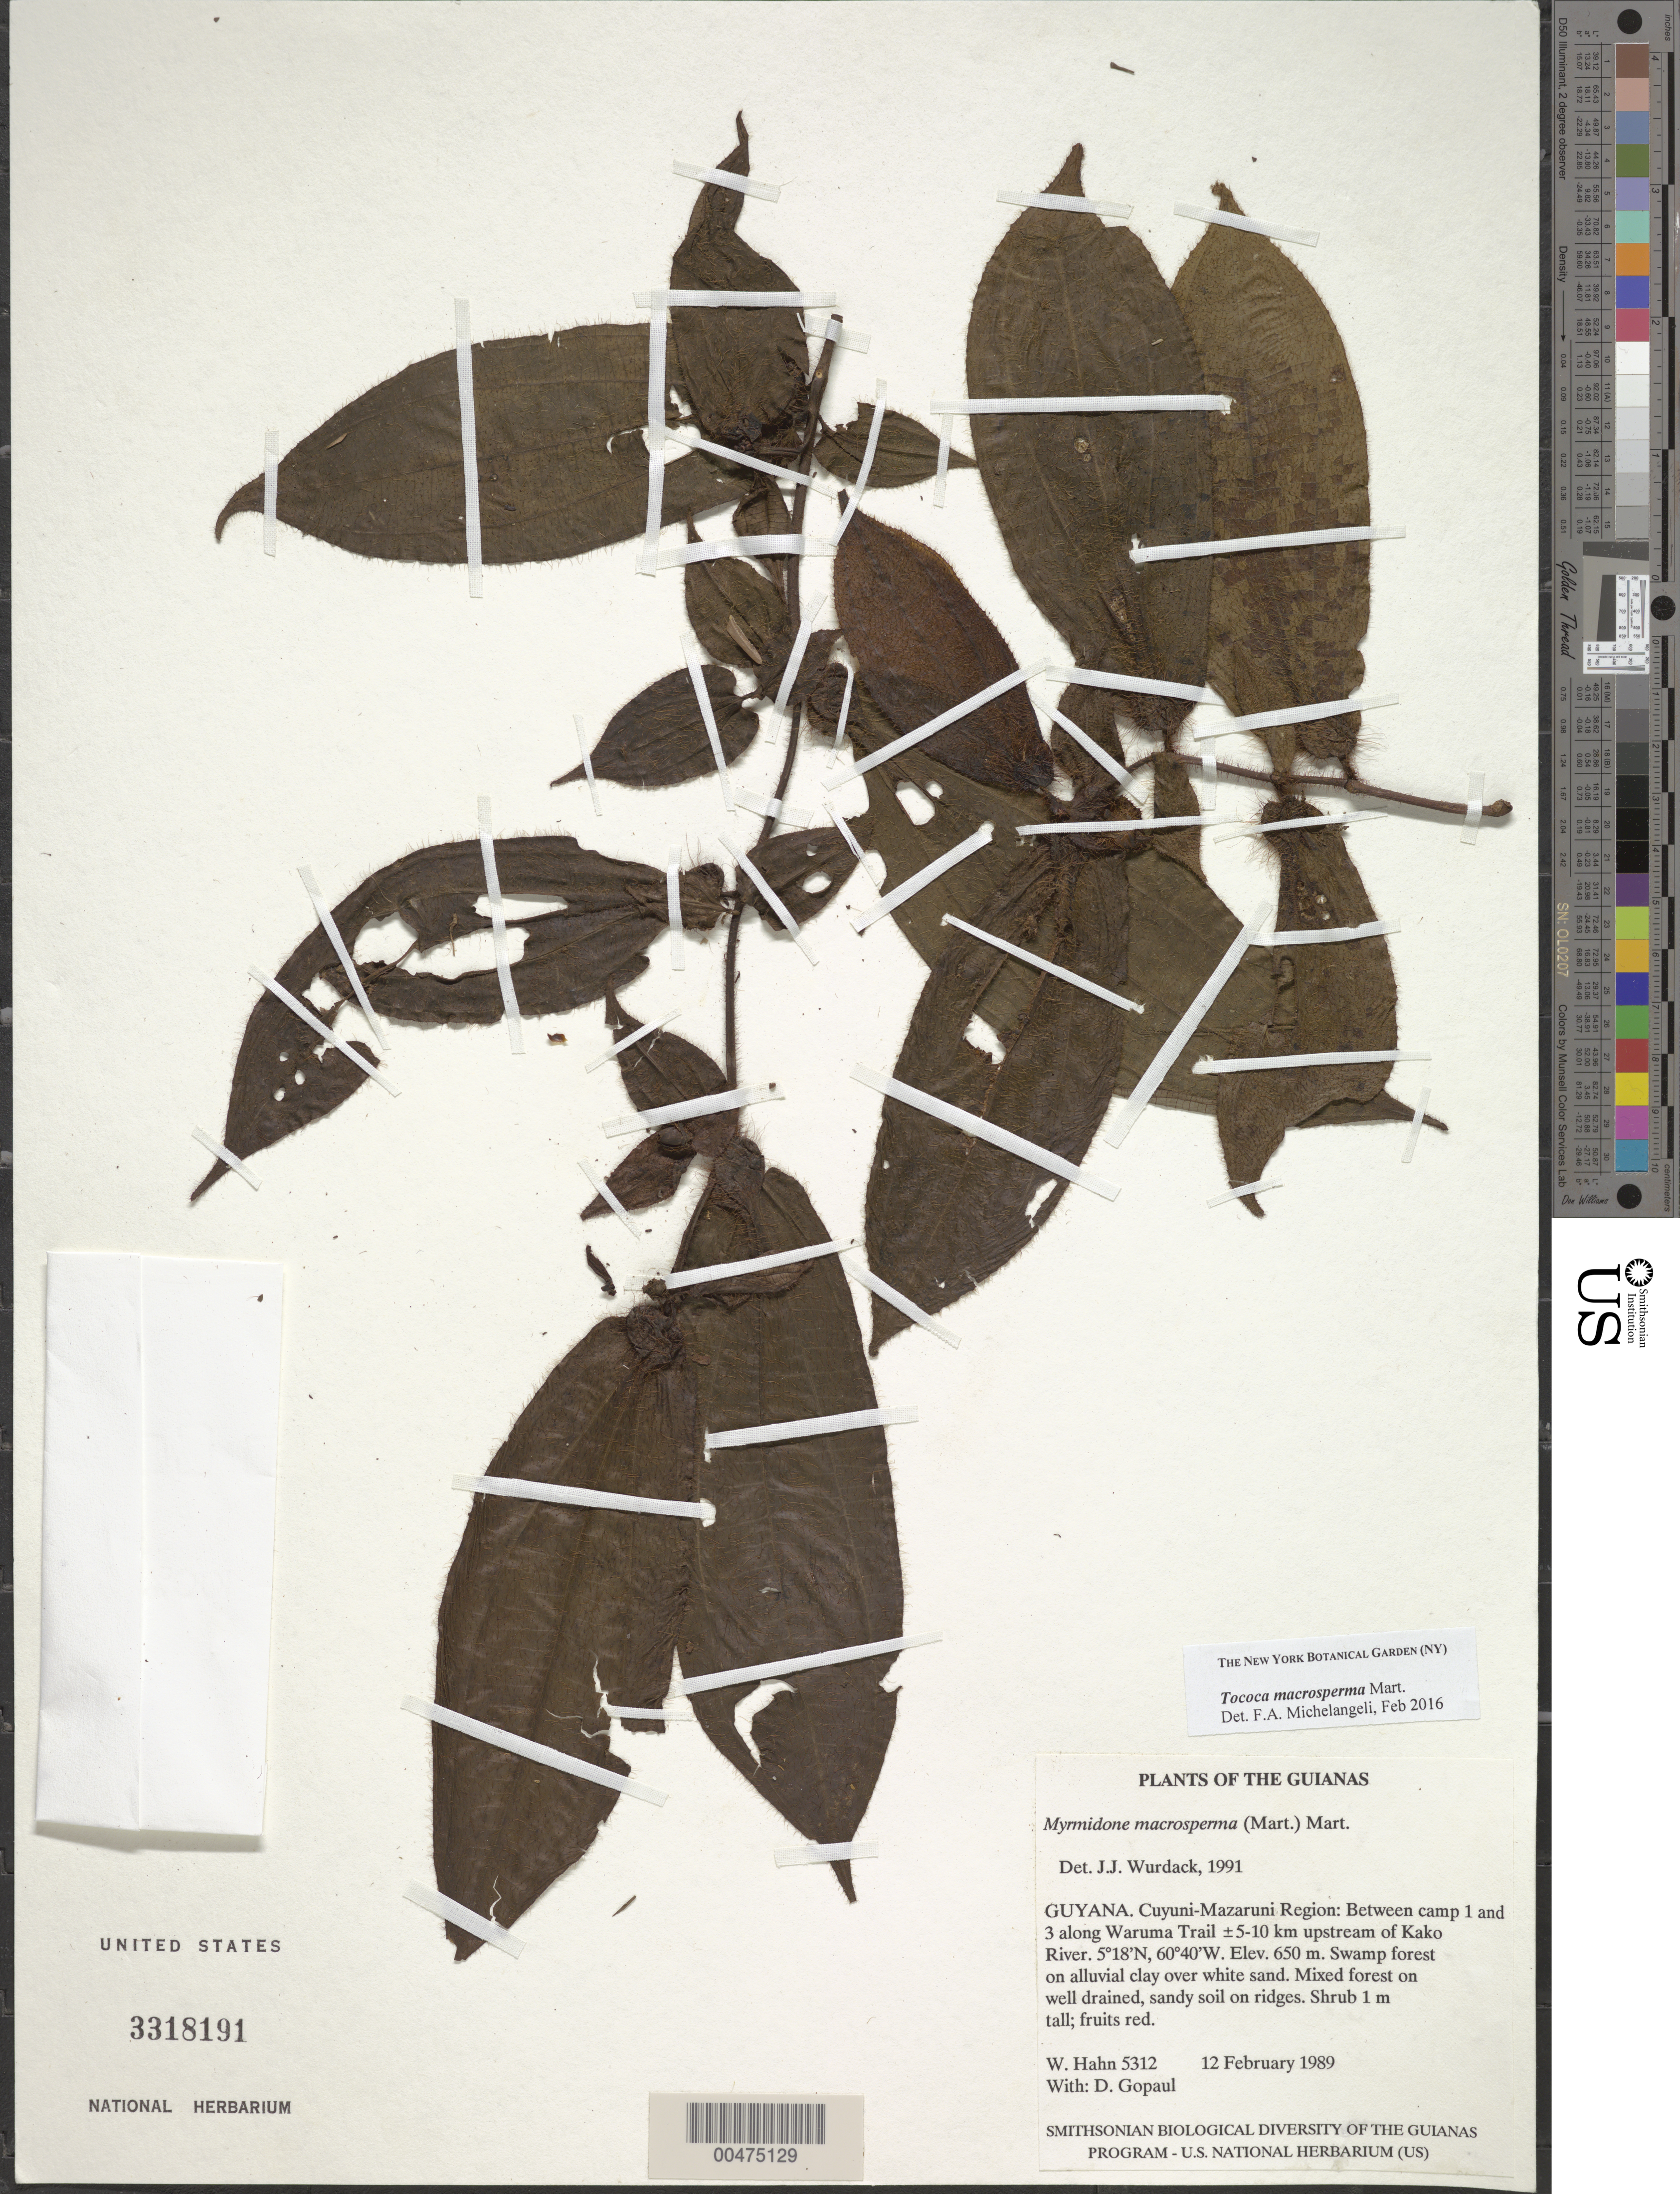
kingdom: Plantae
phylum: Tracheophyta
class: Magnoliopsida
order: Myrtales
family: Melastomataceae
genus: Myrmidone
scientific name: Myrmidone macrosperma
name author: (Mart.) Meisn.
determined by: Wurdack, John J., (US), US (UNITED STATES)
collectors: W. Hahn & D. Gopaul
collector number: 5312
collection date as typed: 12 February 1989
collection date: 1989-02-12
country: Guyana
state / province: Cuyuni-Mazaruni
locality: Between camp 1 and 3 along Waruma Trail ±5-10 km upstream of Kako River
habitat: Swamp forest on alluvial clay over white sand. Mixed forest on well drained, sandy soil on ridges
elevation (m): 650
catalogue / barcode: US 3318191